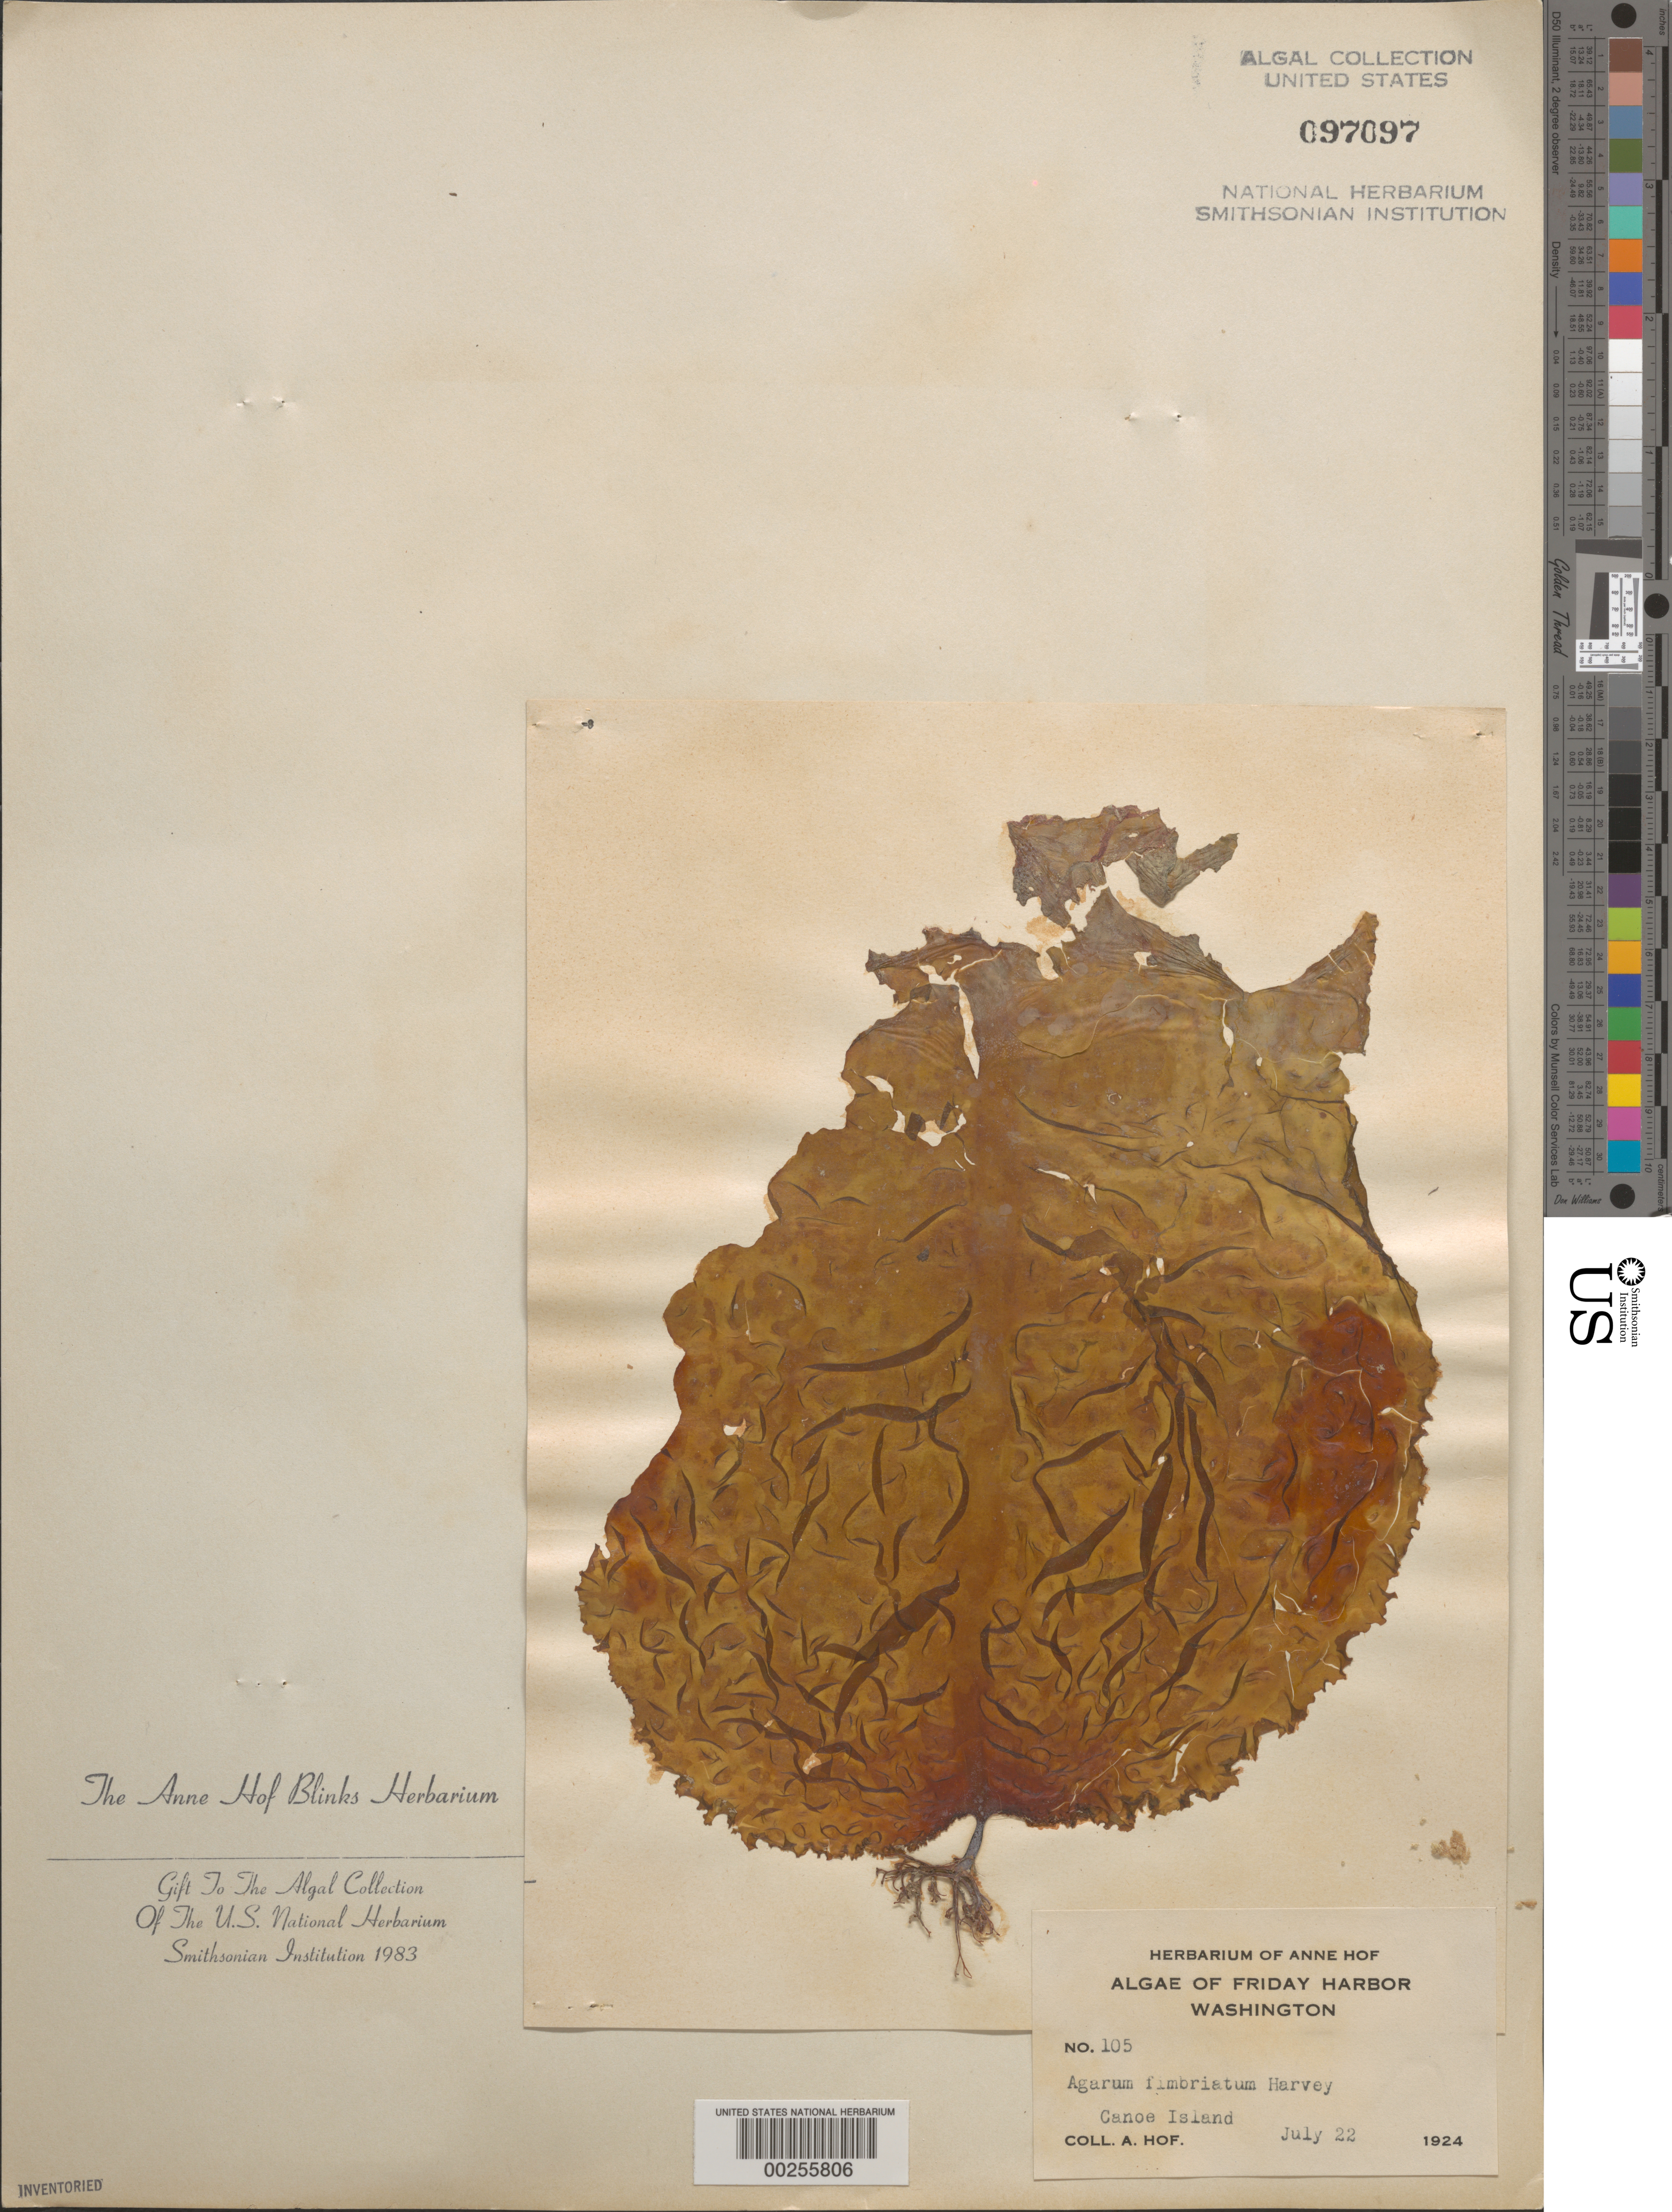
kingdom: Chromista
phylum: Ochrophyta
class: Phaeophyceae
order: Laminariales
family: Agaraceae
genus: Neoagarum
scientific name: Neoagarum fimbriatum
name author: (Harvey) H.Kawai & Hanyuda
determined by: Algae name updating Project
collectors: A. Blinks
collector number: AHB 105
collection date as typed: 22 Jul 1924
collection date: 1924-07-22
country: United States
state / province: Washington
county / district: San Juan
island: San Juan Island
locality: Friday Harbor, Canoe Island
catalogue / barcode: US 97097